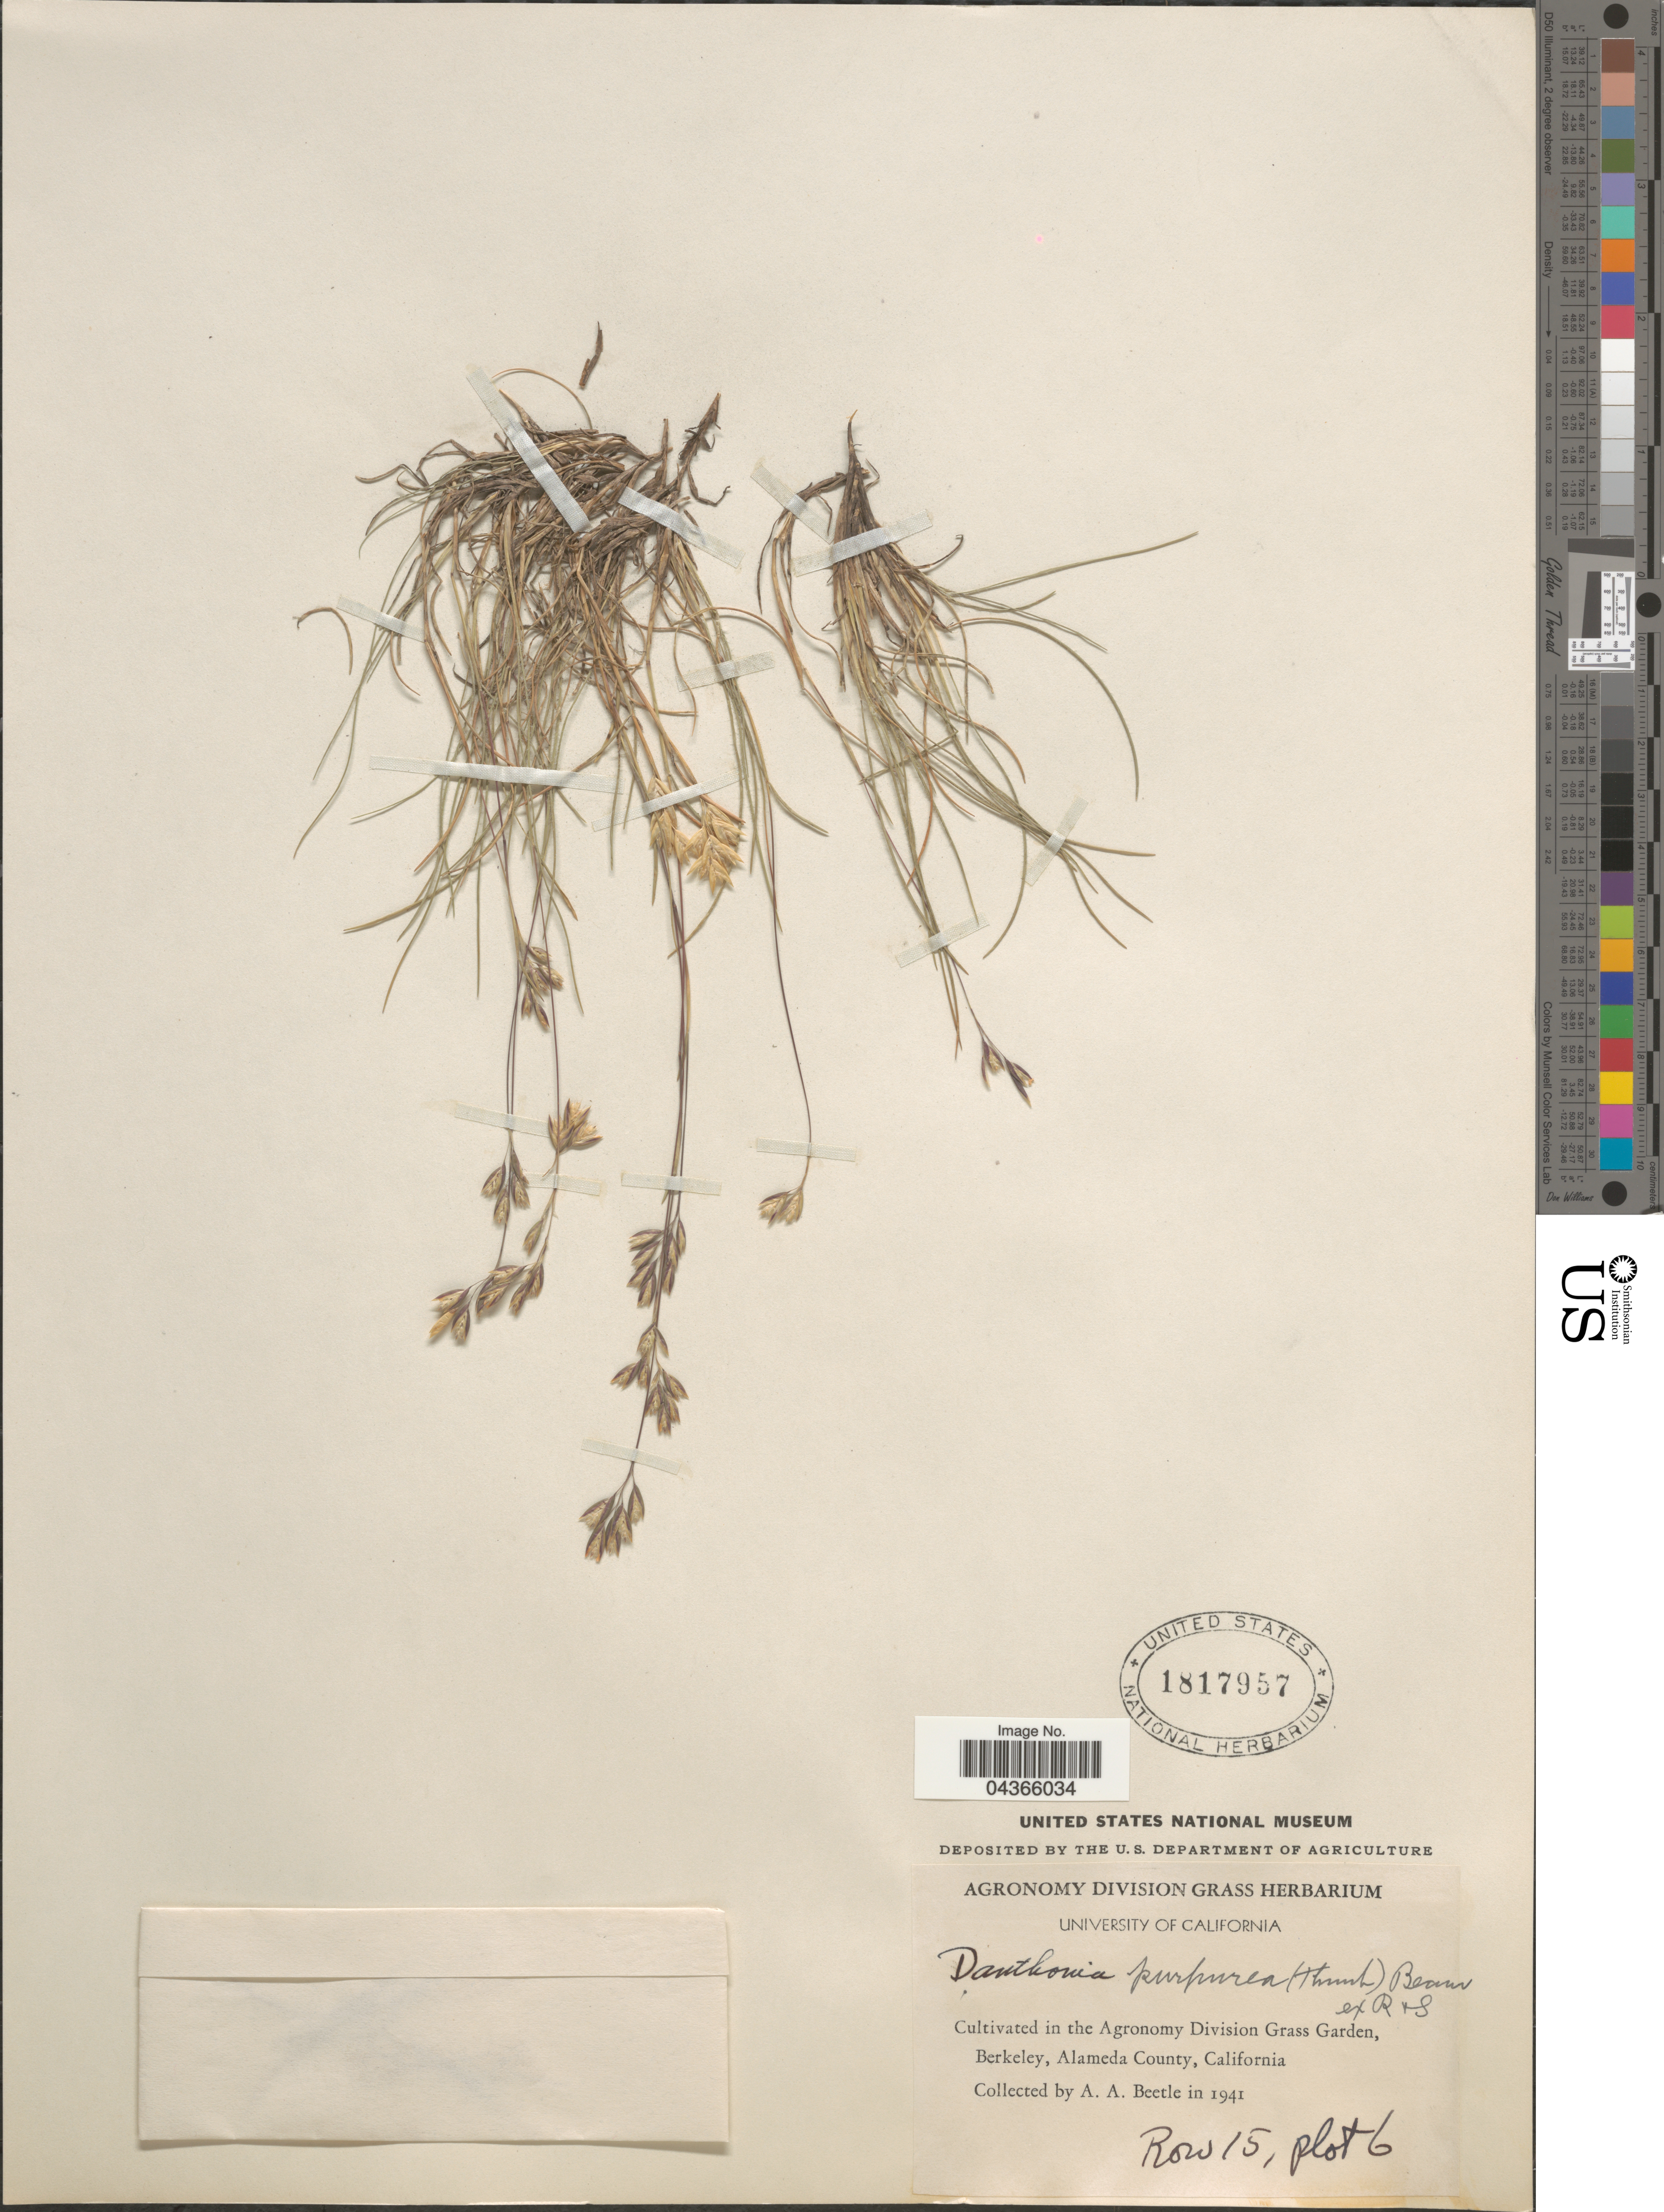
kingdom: Plantae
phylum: Tracheophyta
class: Liliopsida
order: Poales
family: Poaceae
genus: Tribolium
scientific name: Tribolium purpureum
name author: (L. f.) Verboom & H.P. Linder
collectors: A. A. Beetle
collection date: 1941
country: United States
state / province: California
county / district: Alameda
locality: In the Agronomy Division Grass Garden, Berkeley, Alameda County. Row 15, plot 6.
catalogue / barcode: US 1817957